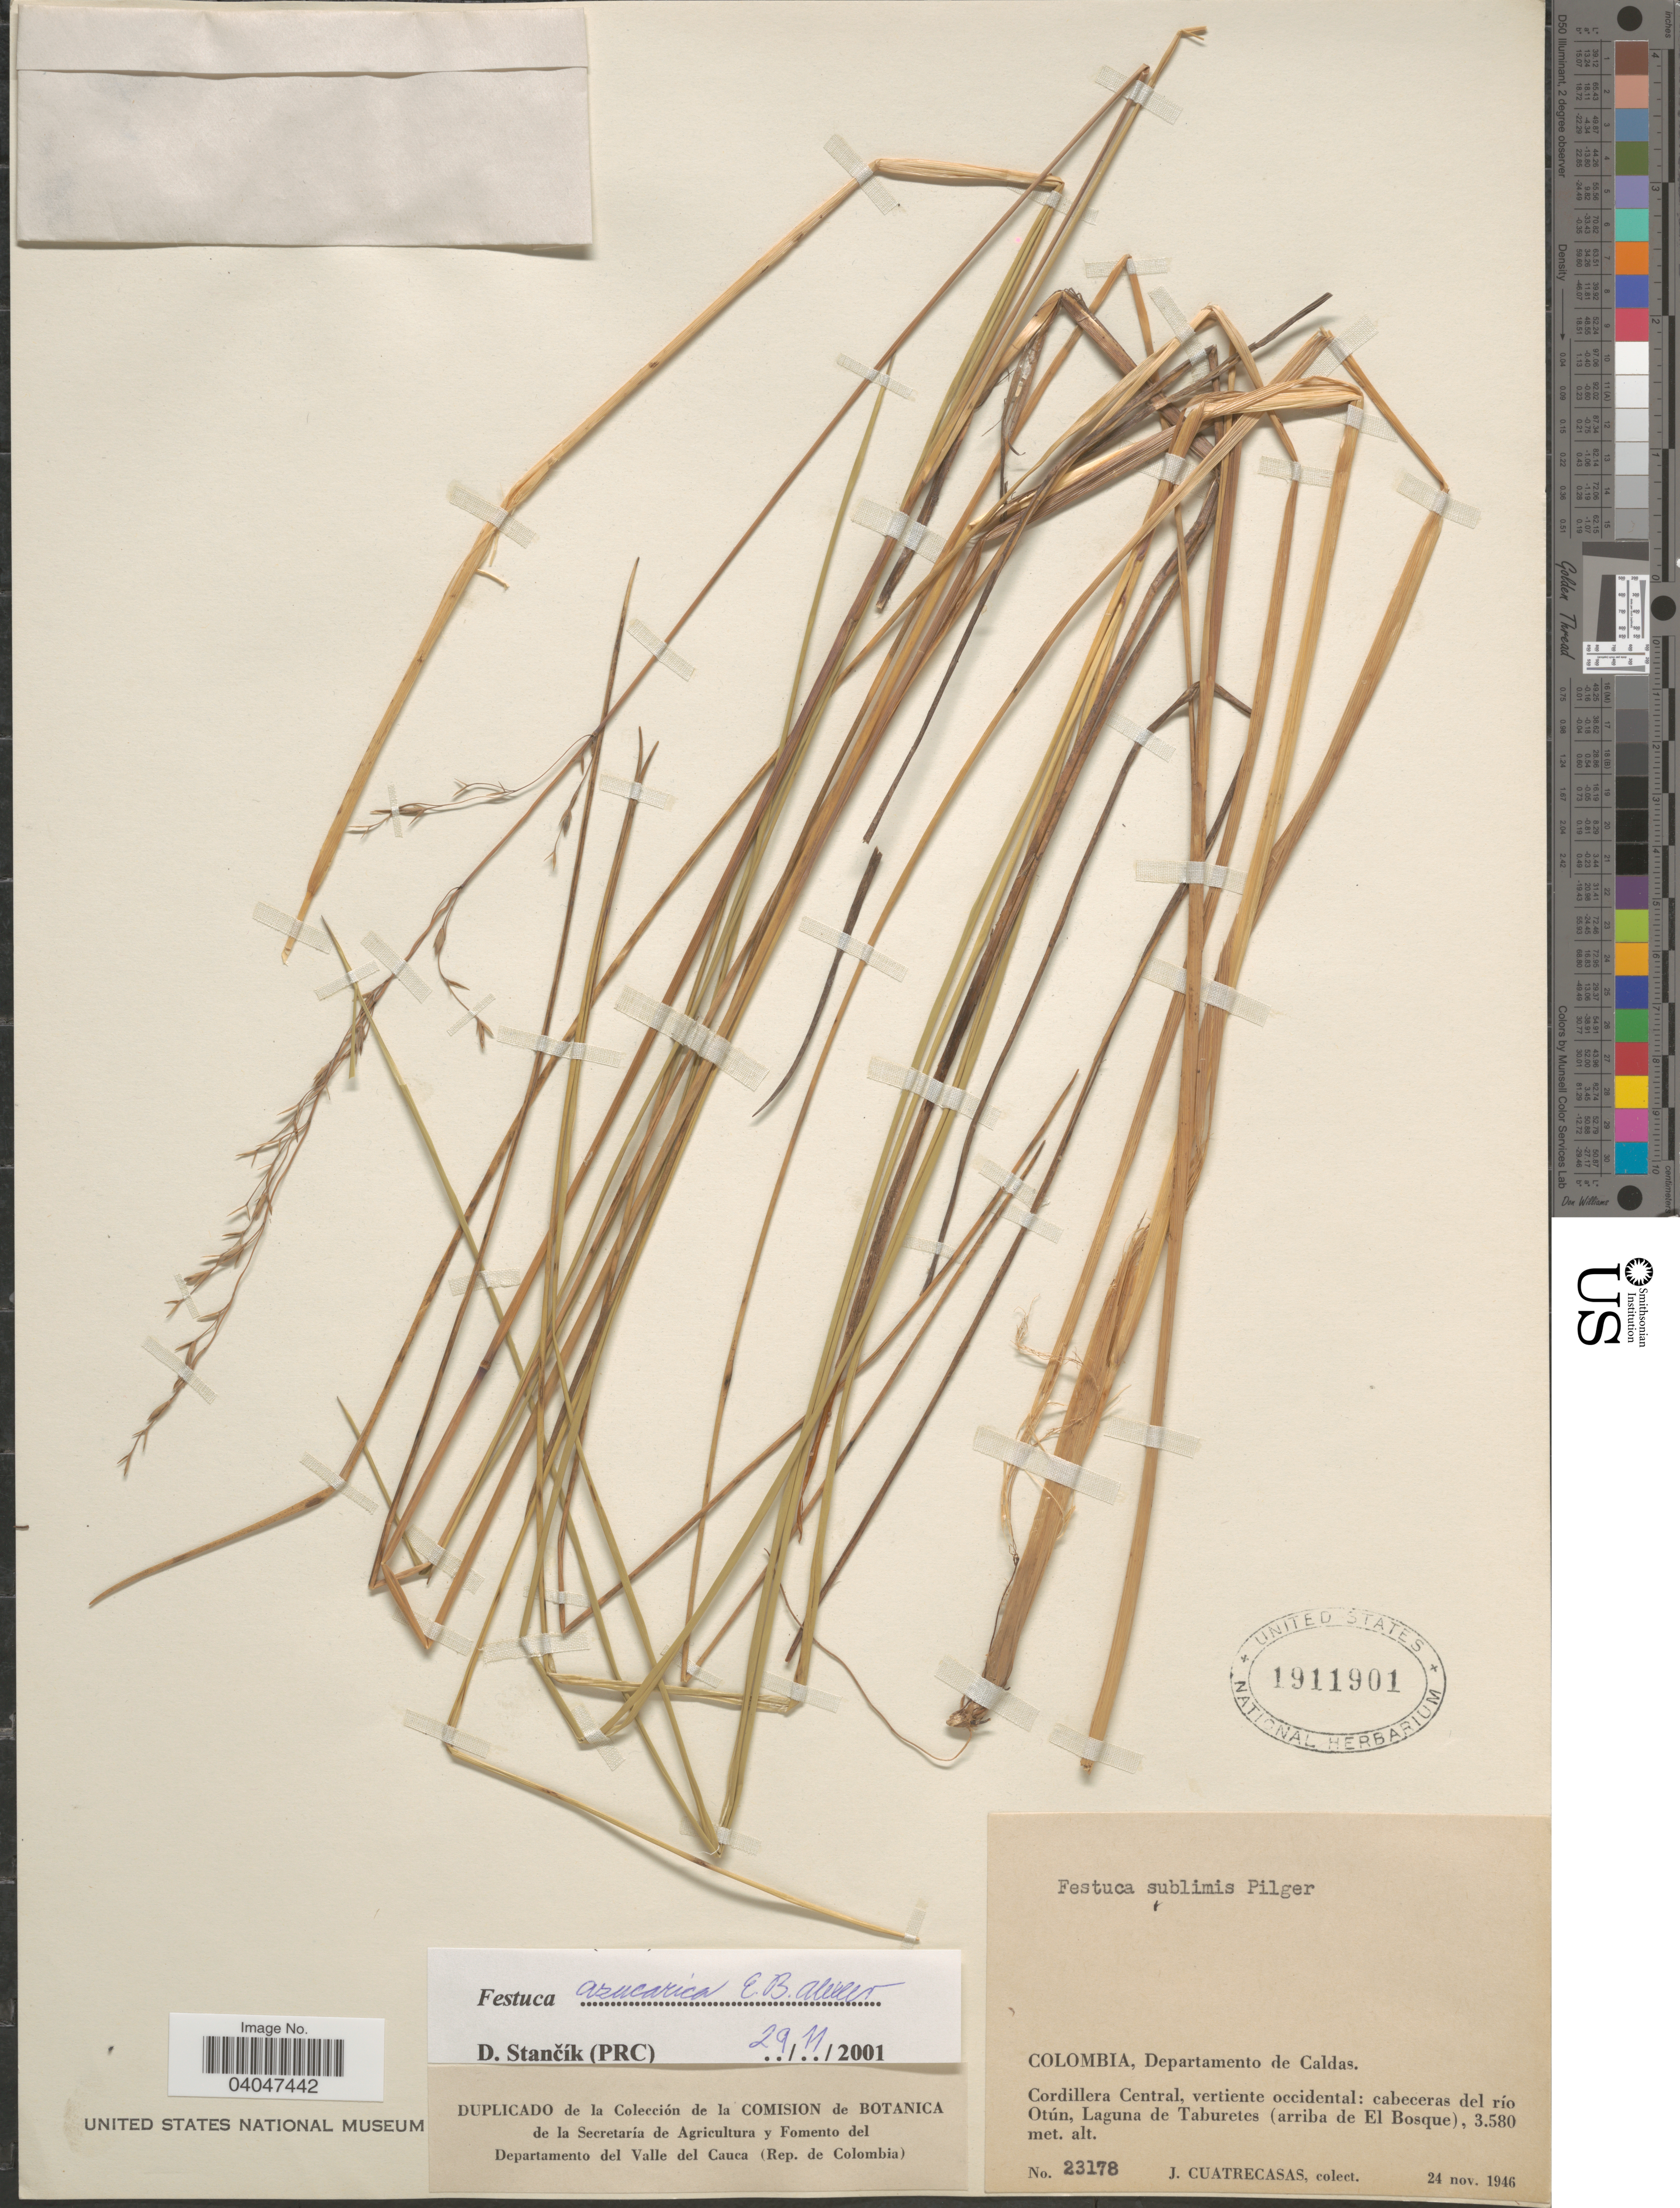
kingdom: Plantae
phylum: Tracheophyta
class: Liliopsida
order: Poales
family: Poaceae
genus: Festuca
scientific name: Festuca azucarica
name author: E.B. Alexeev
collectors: J. Cuatrecasas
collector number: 23178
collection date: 1946-11-24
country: Colombia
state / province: Caldas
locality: Departamento de Caldas. Cordillera Central, vertiente occidental: cabeceras del río Otún, Laguna de Taburetes (arriba de El Bosque).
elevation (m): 3580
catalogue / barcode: US 1911901